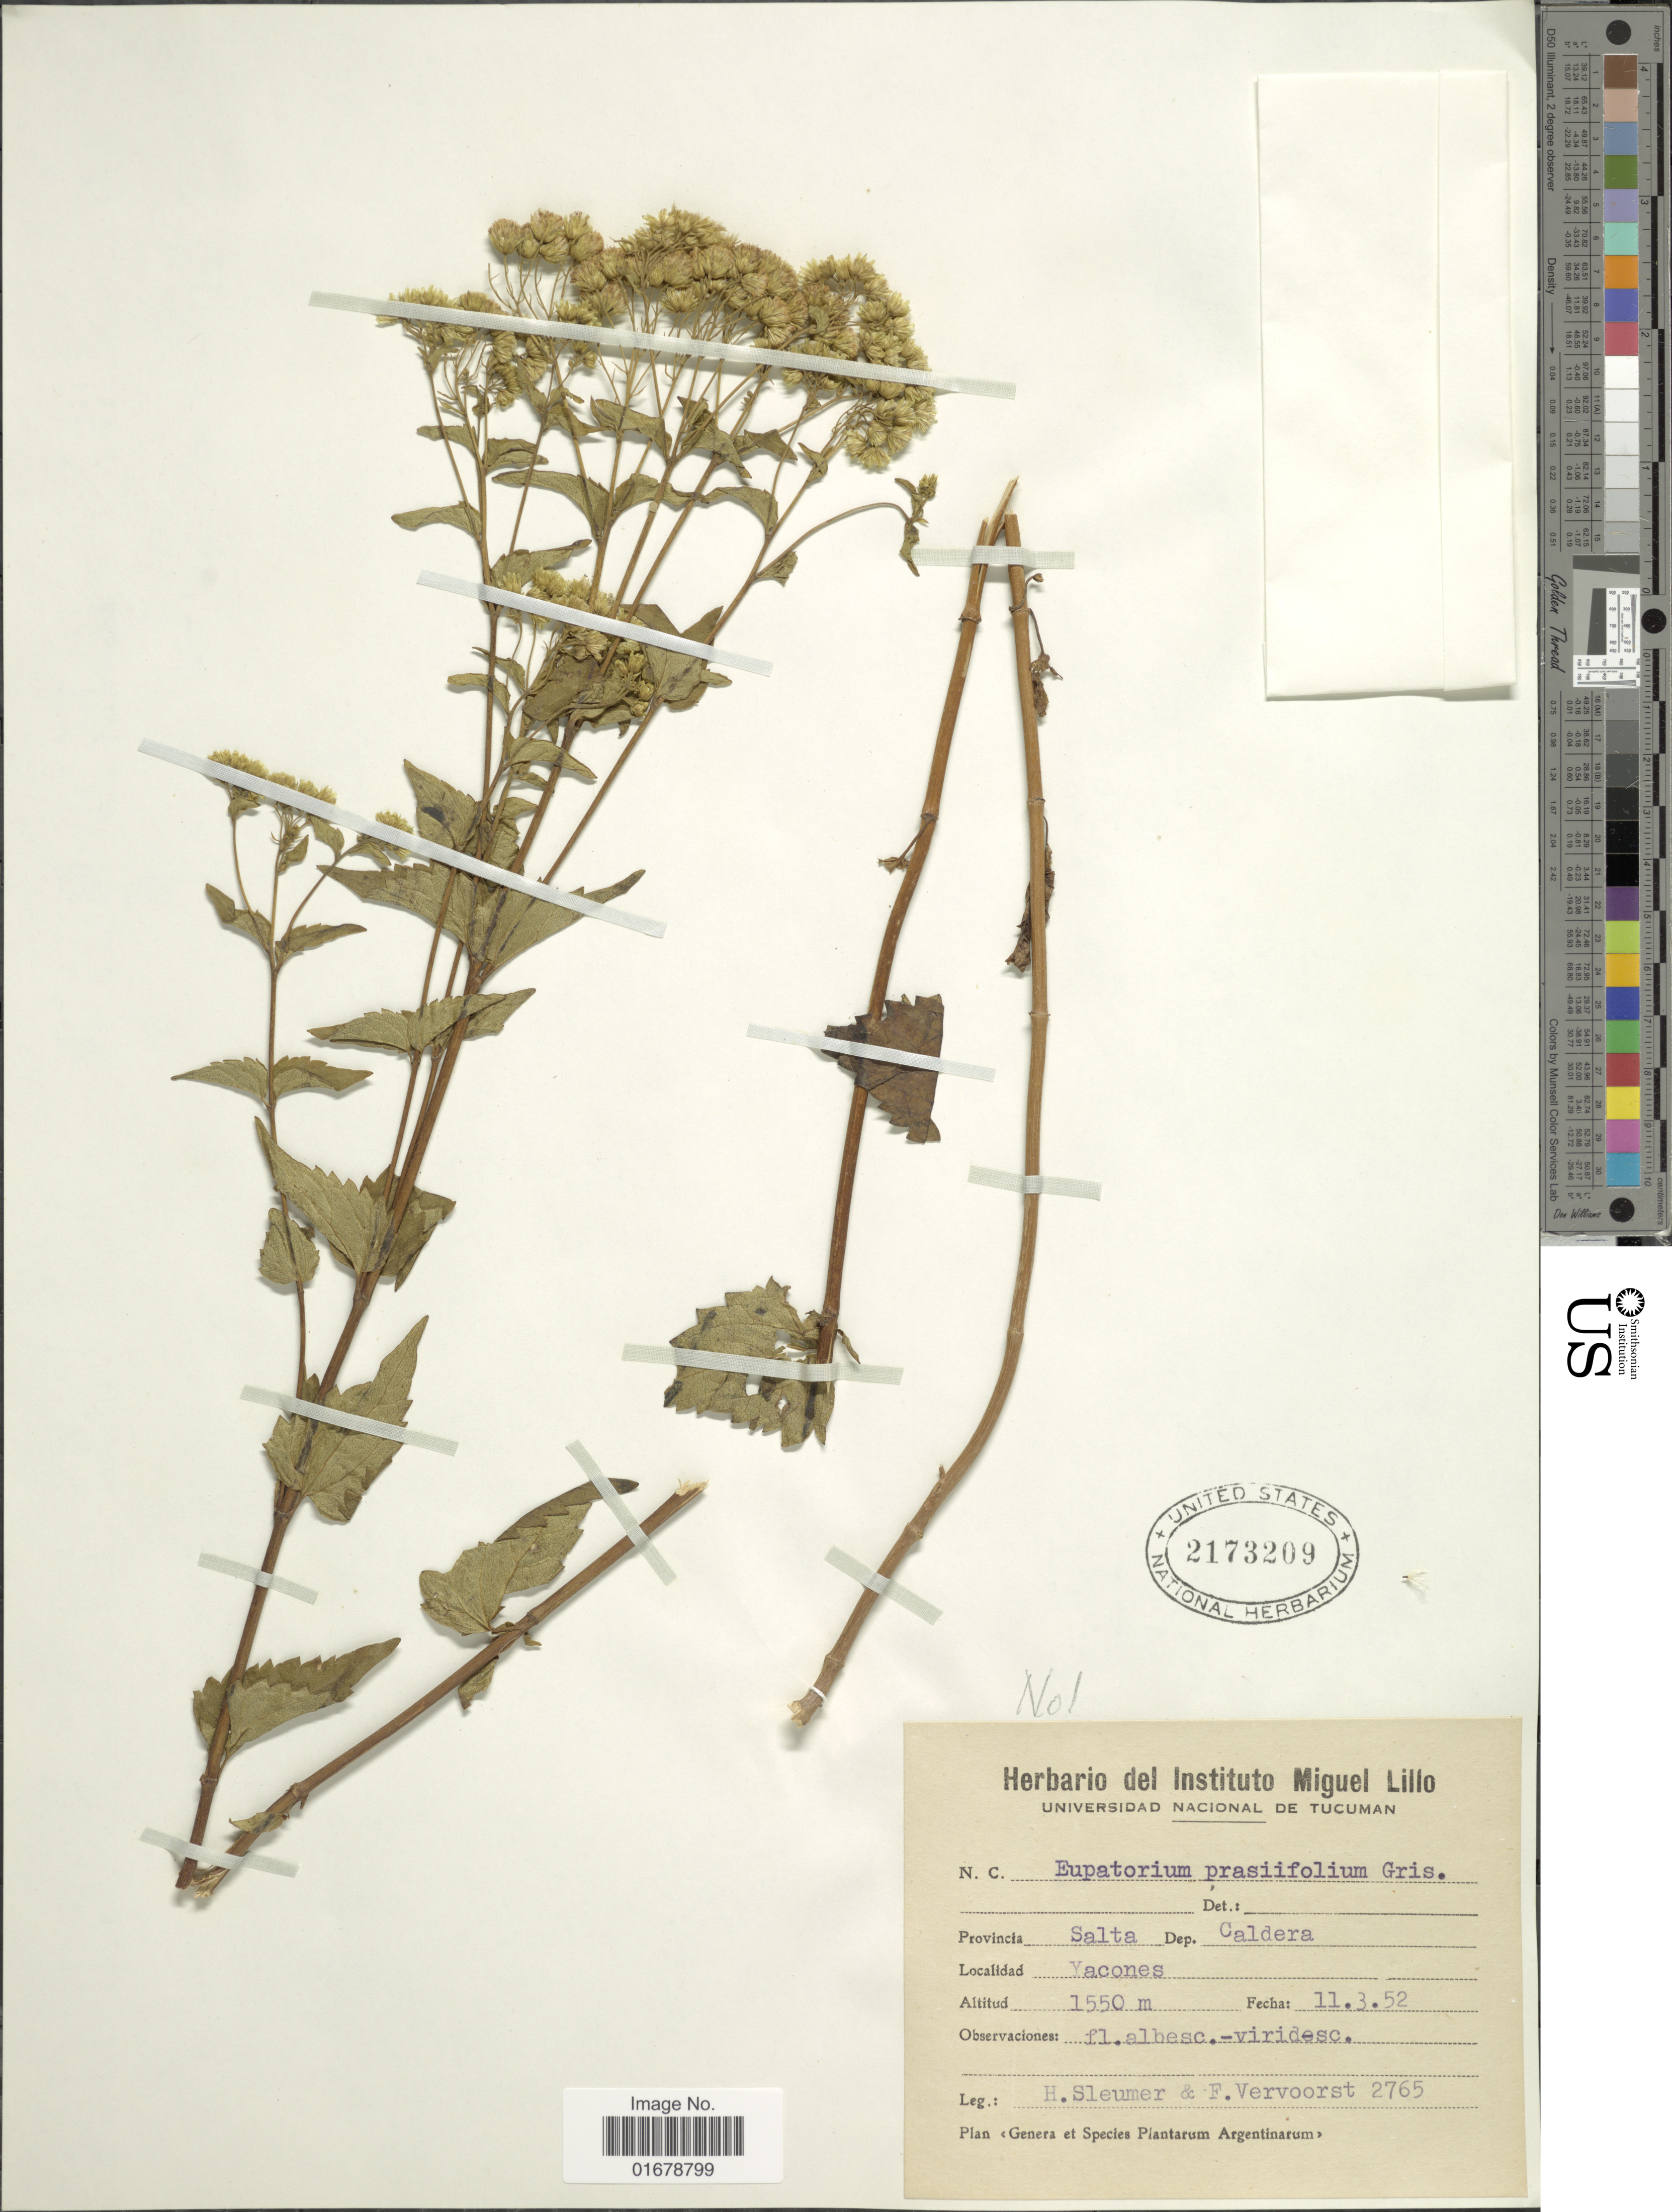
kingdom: Plantae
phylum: Tracheophyta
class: Magnoliopsida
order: Asterales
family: Asteraceae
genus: Ageratina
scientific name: Ageratina lorentzii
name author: (Hieron.) R.M. King & H. Rob.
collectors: H. O. Sleumer & F. Vervoorst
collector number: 2765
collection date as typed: Transcribed d/m/y: 11/3/52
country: Argentina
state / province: Salta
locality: Provincia Salta, Dep. Caldera, Yacones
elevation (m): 1550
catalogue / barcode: US 2173209